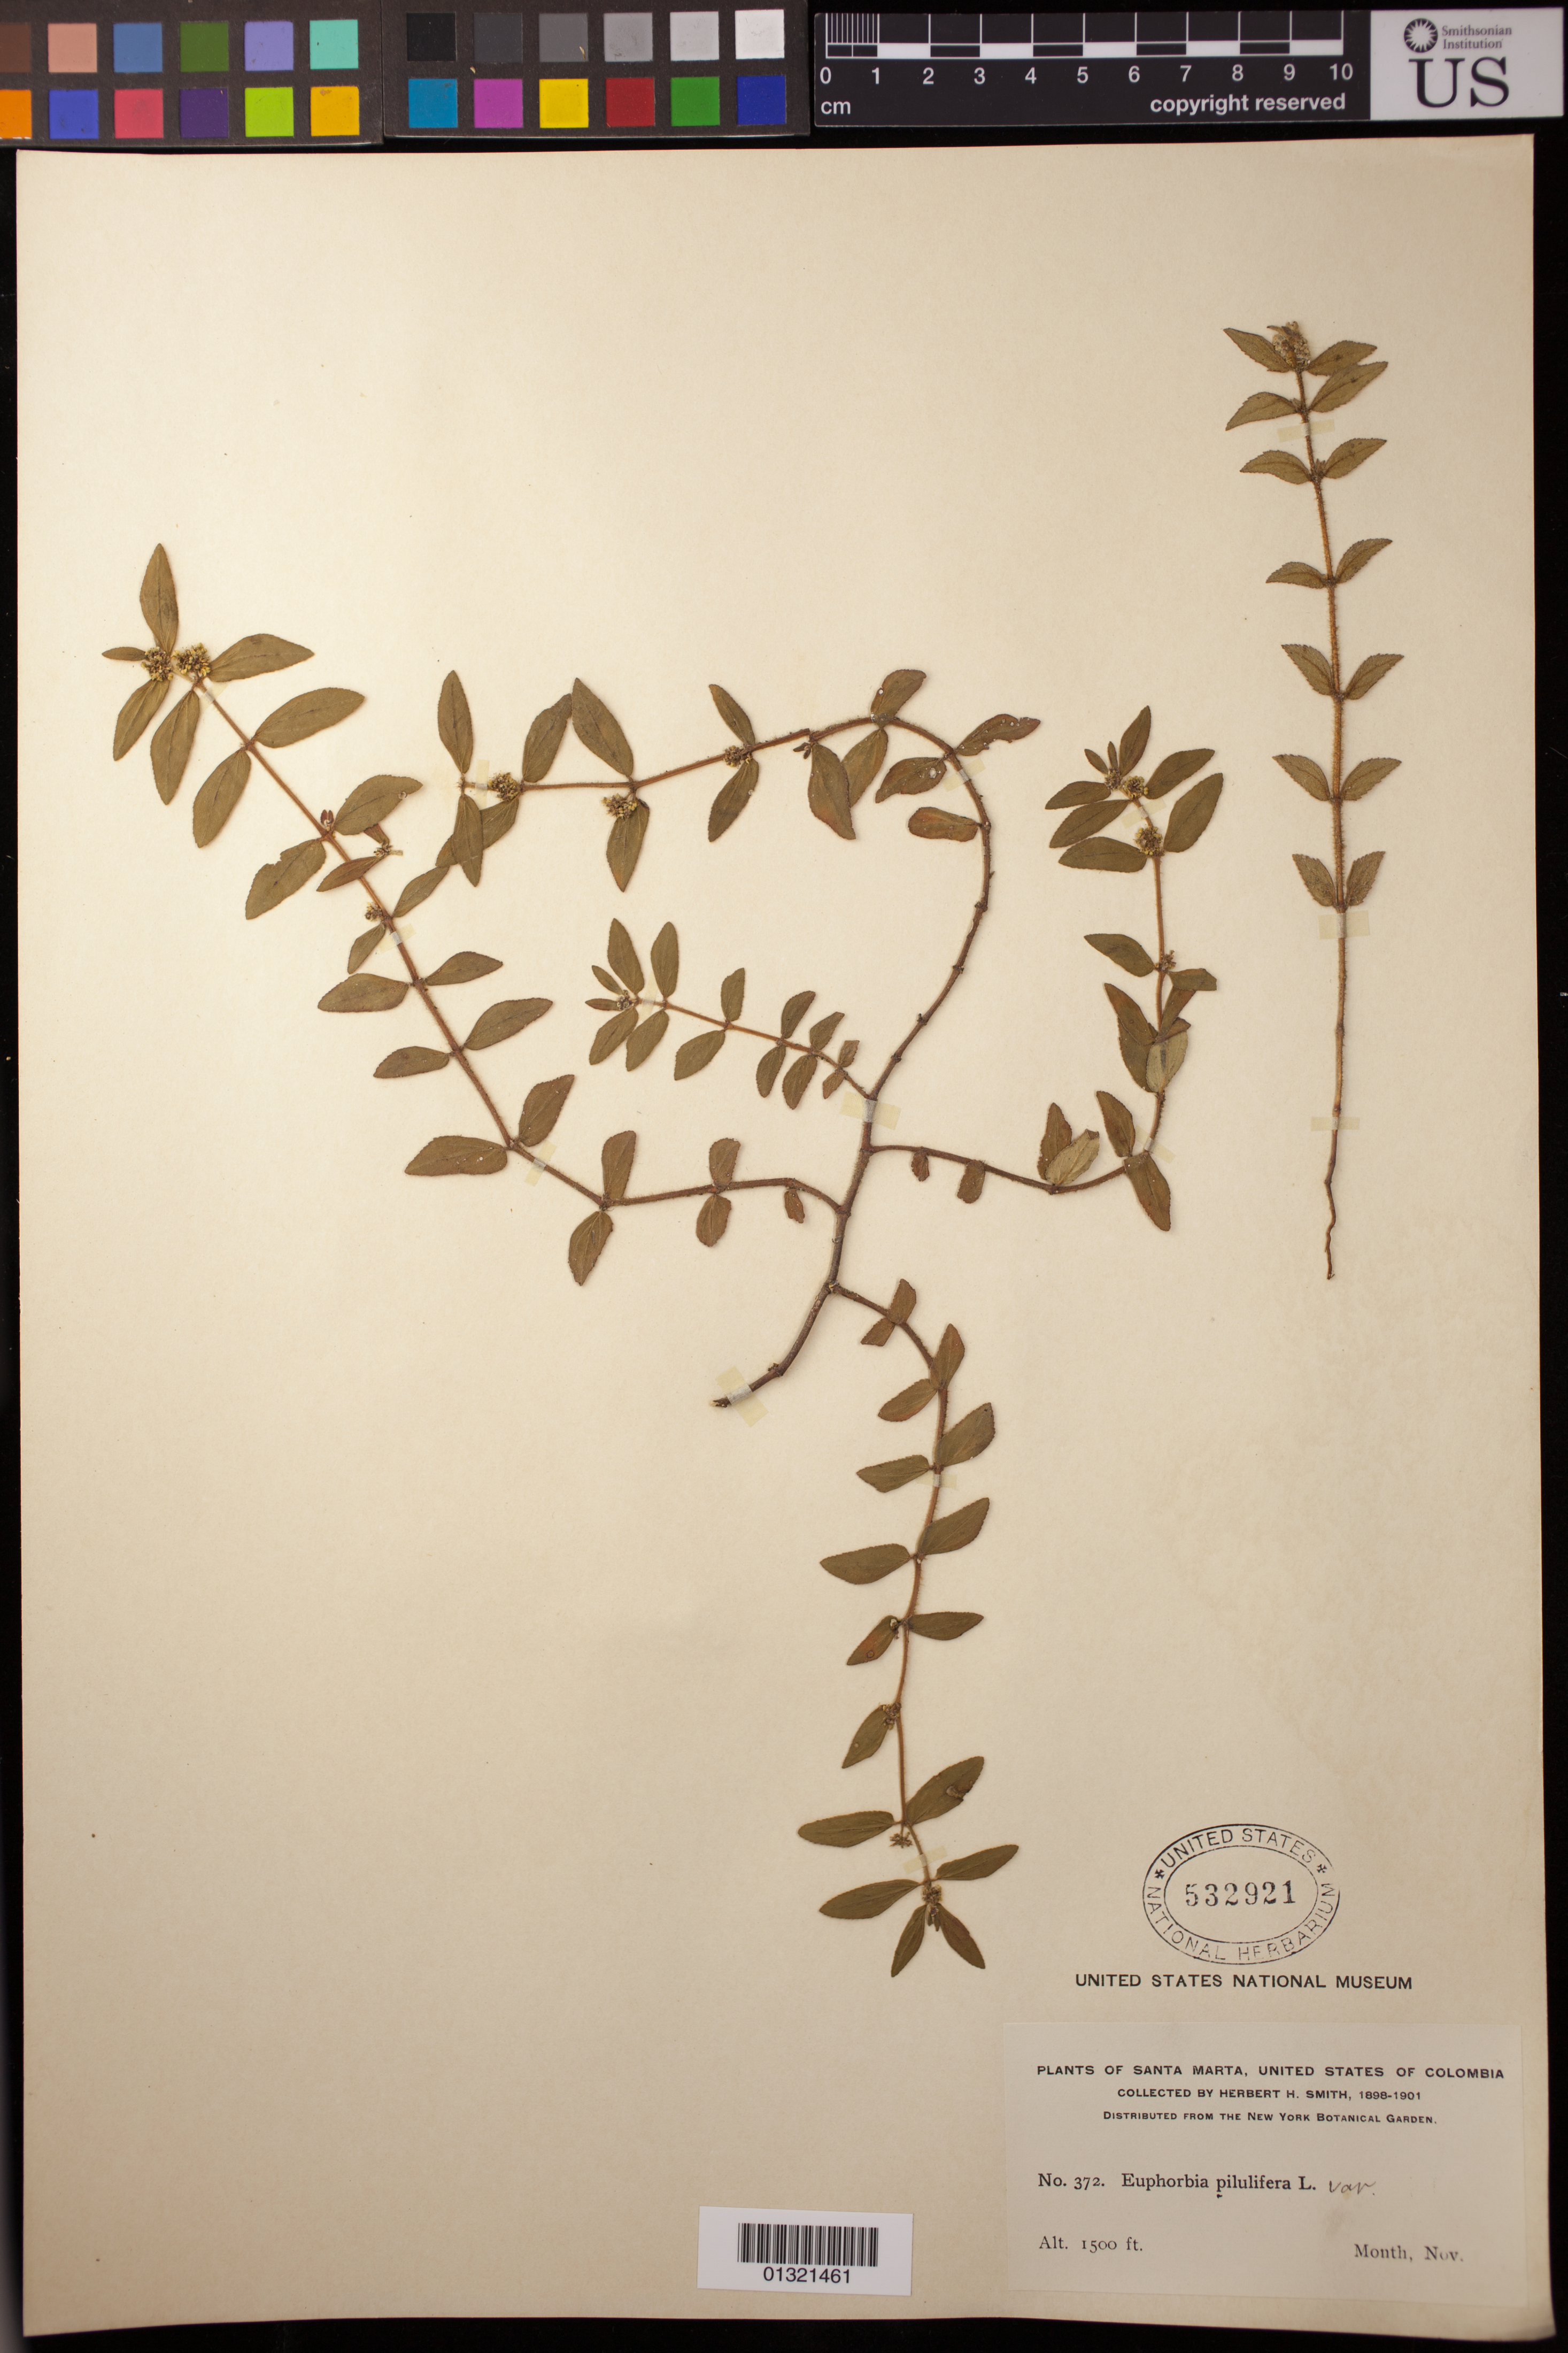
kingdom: Plantae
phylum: Tracheophyta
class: Magnoliopsida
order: Malpighiales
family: Euphorbiaceae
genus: Euphorbia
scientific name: Euphorbia hirta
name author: L.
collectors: H. H. Smith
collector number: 372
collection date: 1898-11/1901-11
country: Colombia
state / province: Magdalena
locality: Santa Marta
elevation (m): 457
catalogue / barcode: US 532921